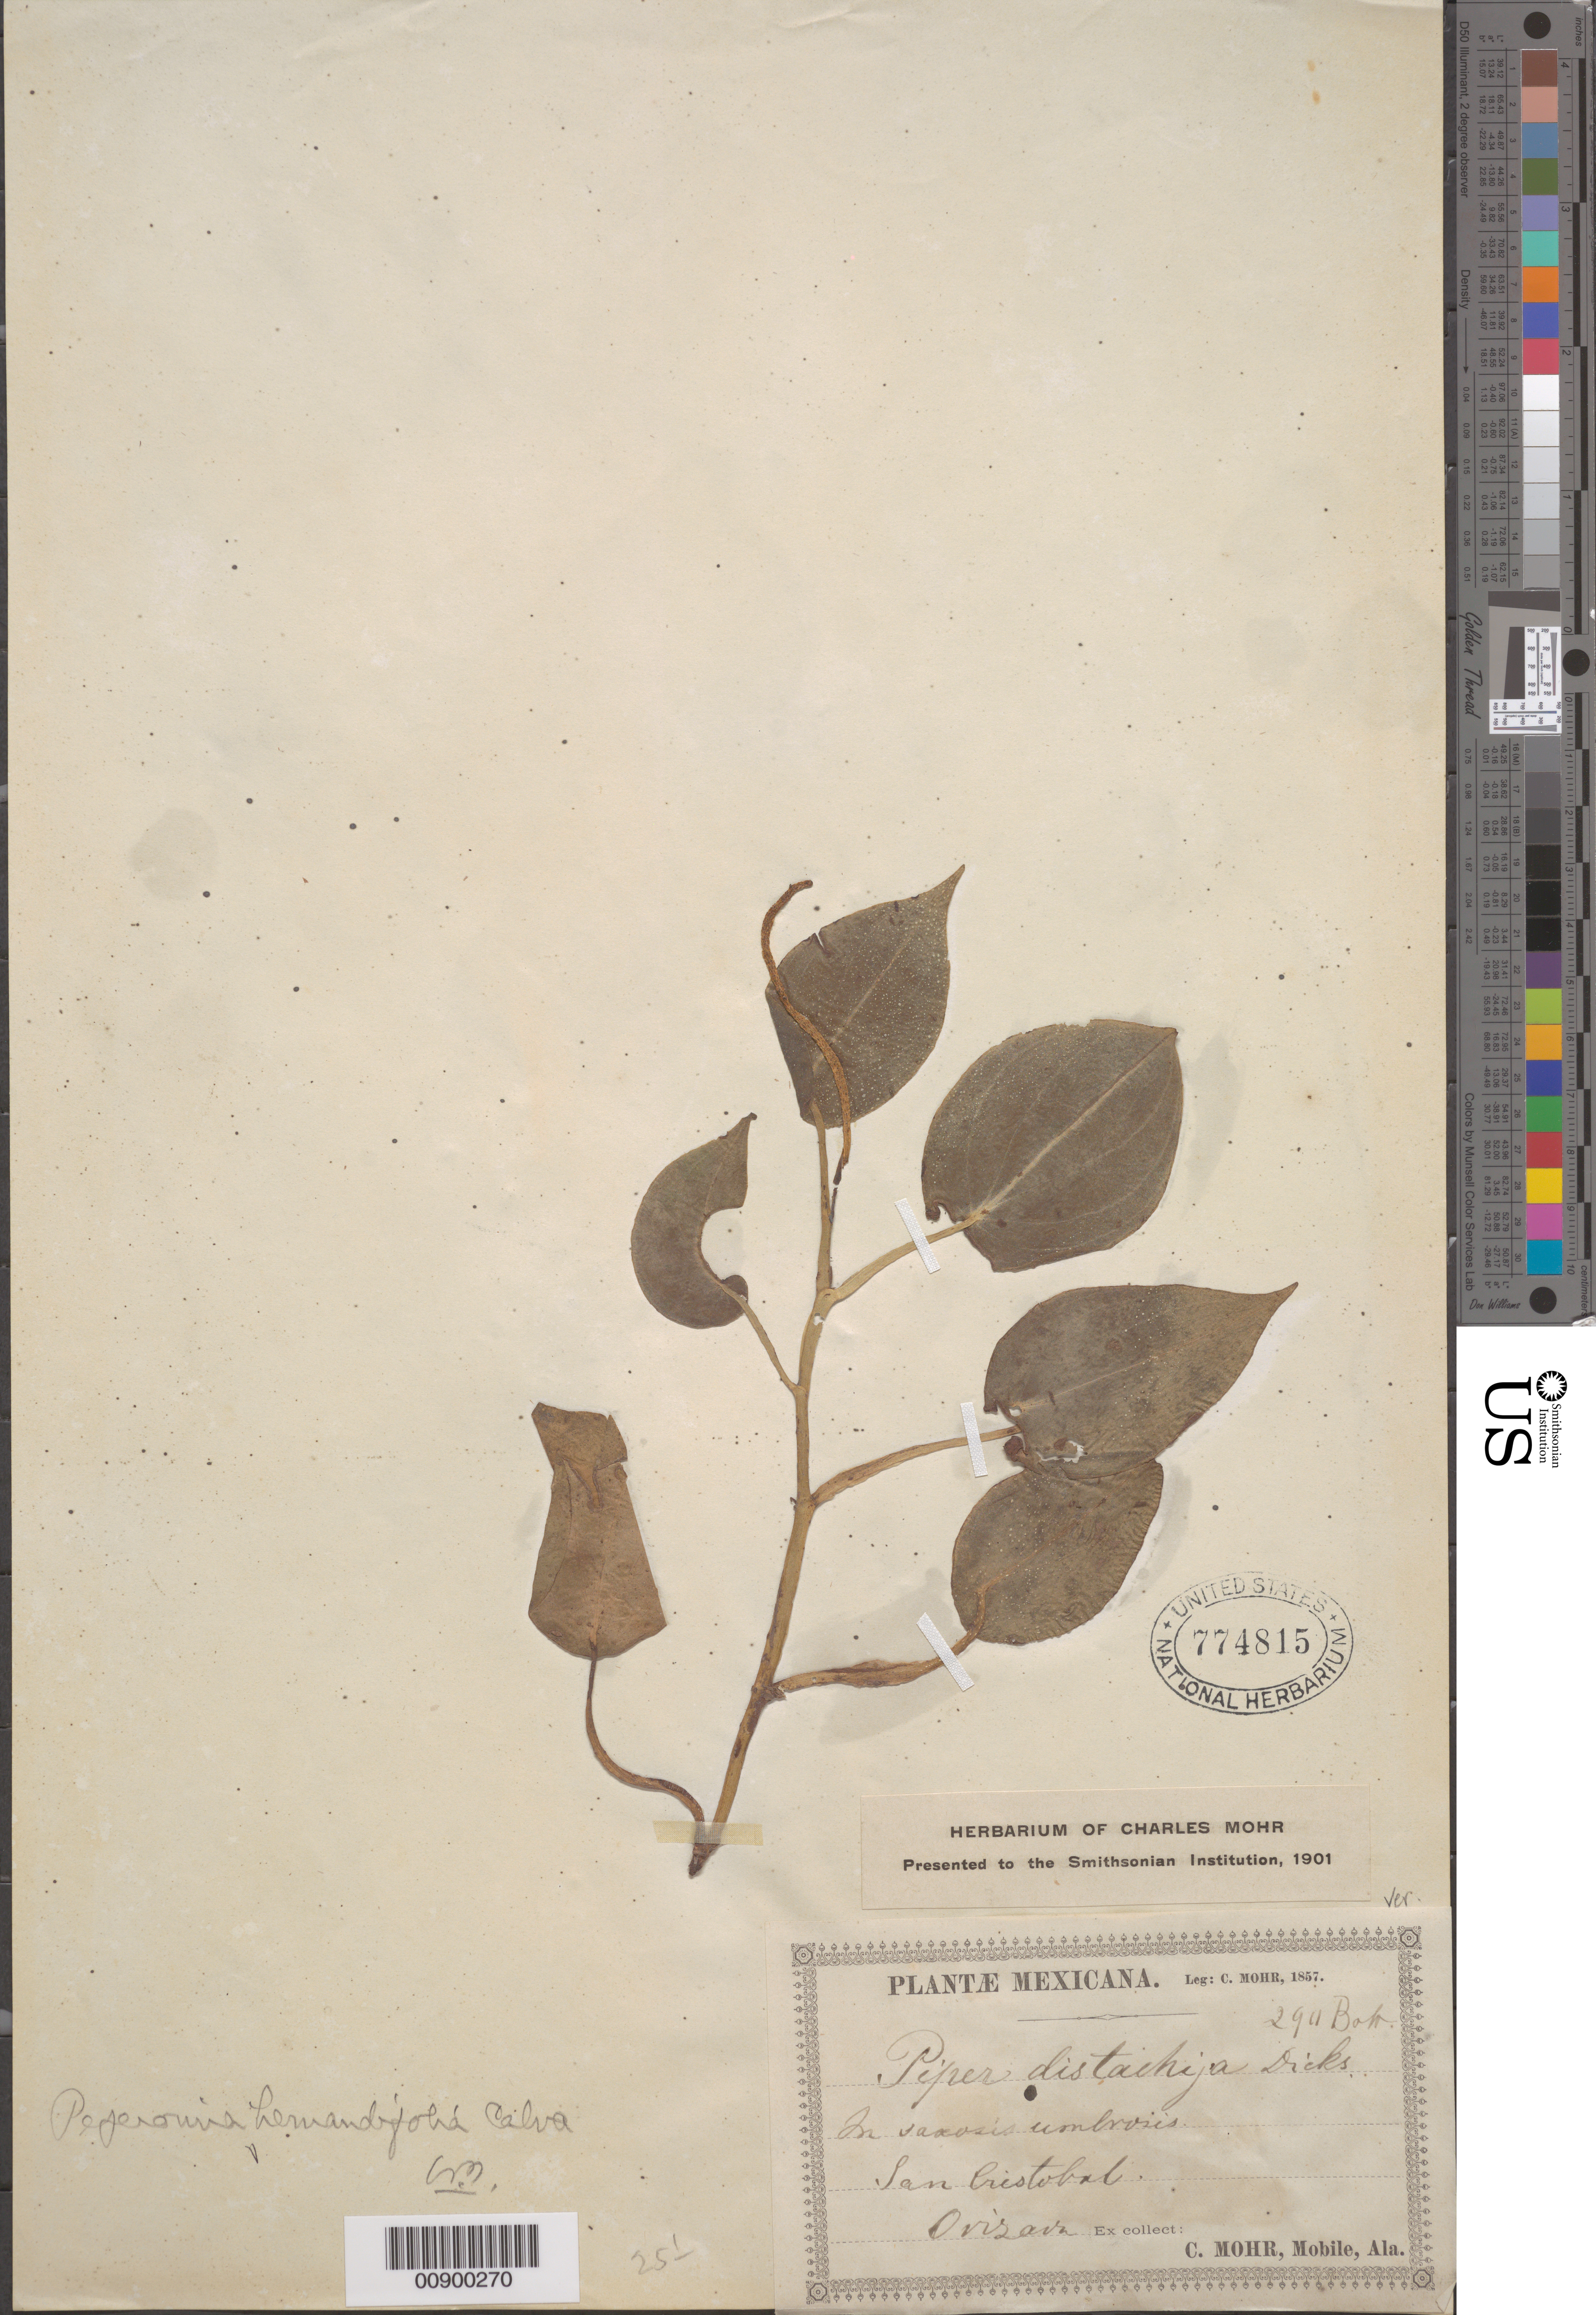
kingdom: Plantae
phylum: Tracheophyta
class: Magnoliopsida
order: Piperales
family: Piperaceae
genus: Peperomia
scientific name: Peperomia hernandiifolia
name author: (Vahl) A. Dietr.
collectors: C. T. Mohr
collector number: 2911 Bahr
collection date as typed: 1857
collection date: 1857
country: Mexico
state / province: Veracruz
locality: San Cristóbal, Orizava [sic].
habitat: In saxosis umbrosis.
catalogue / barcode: US 774815